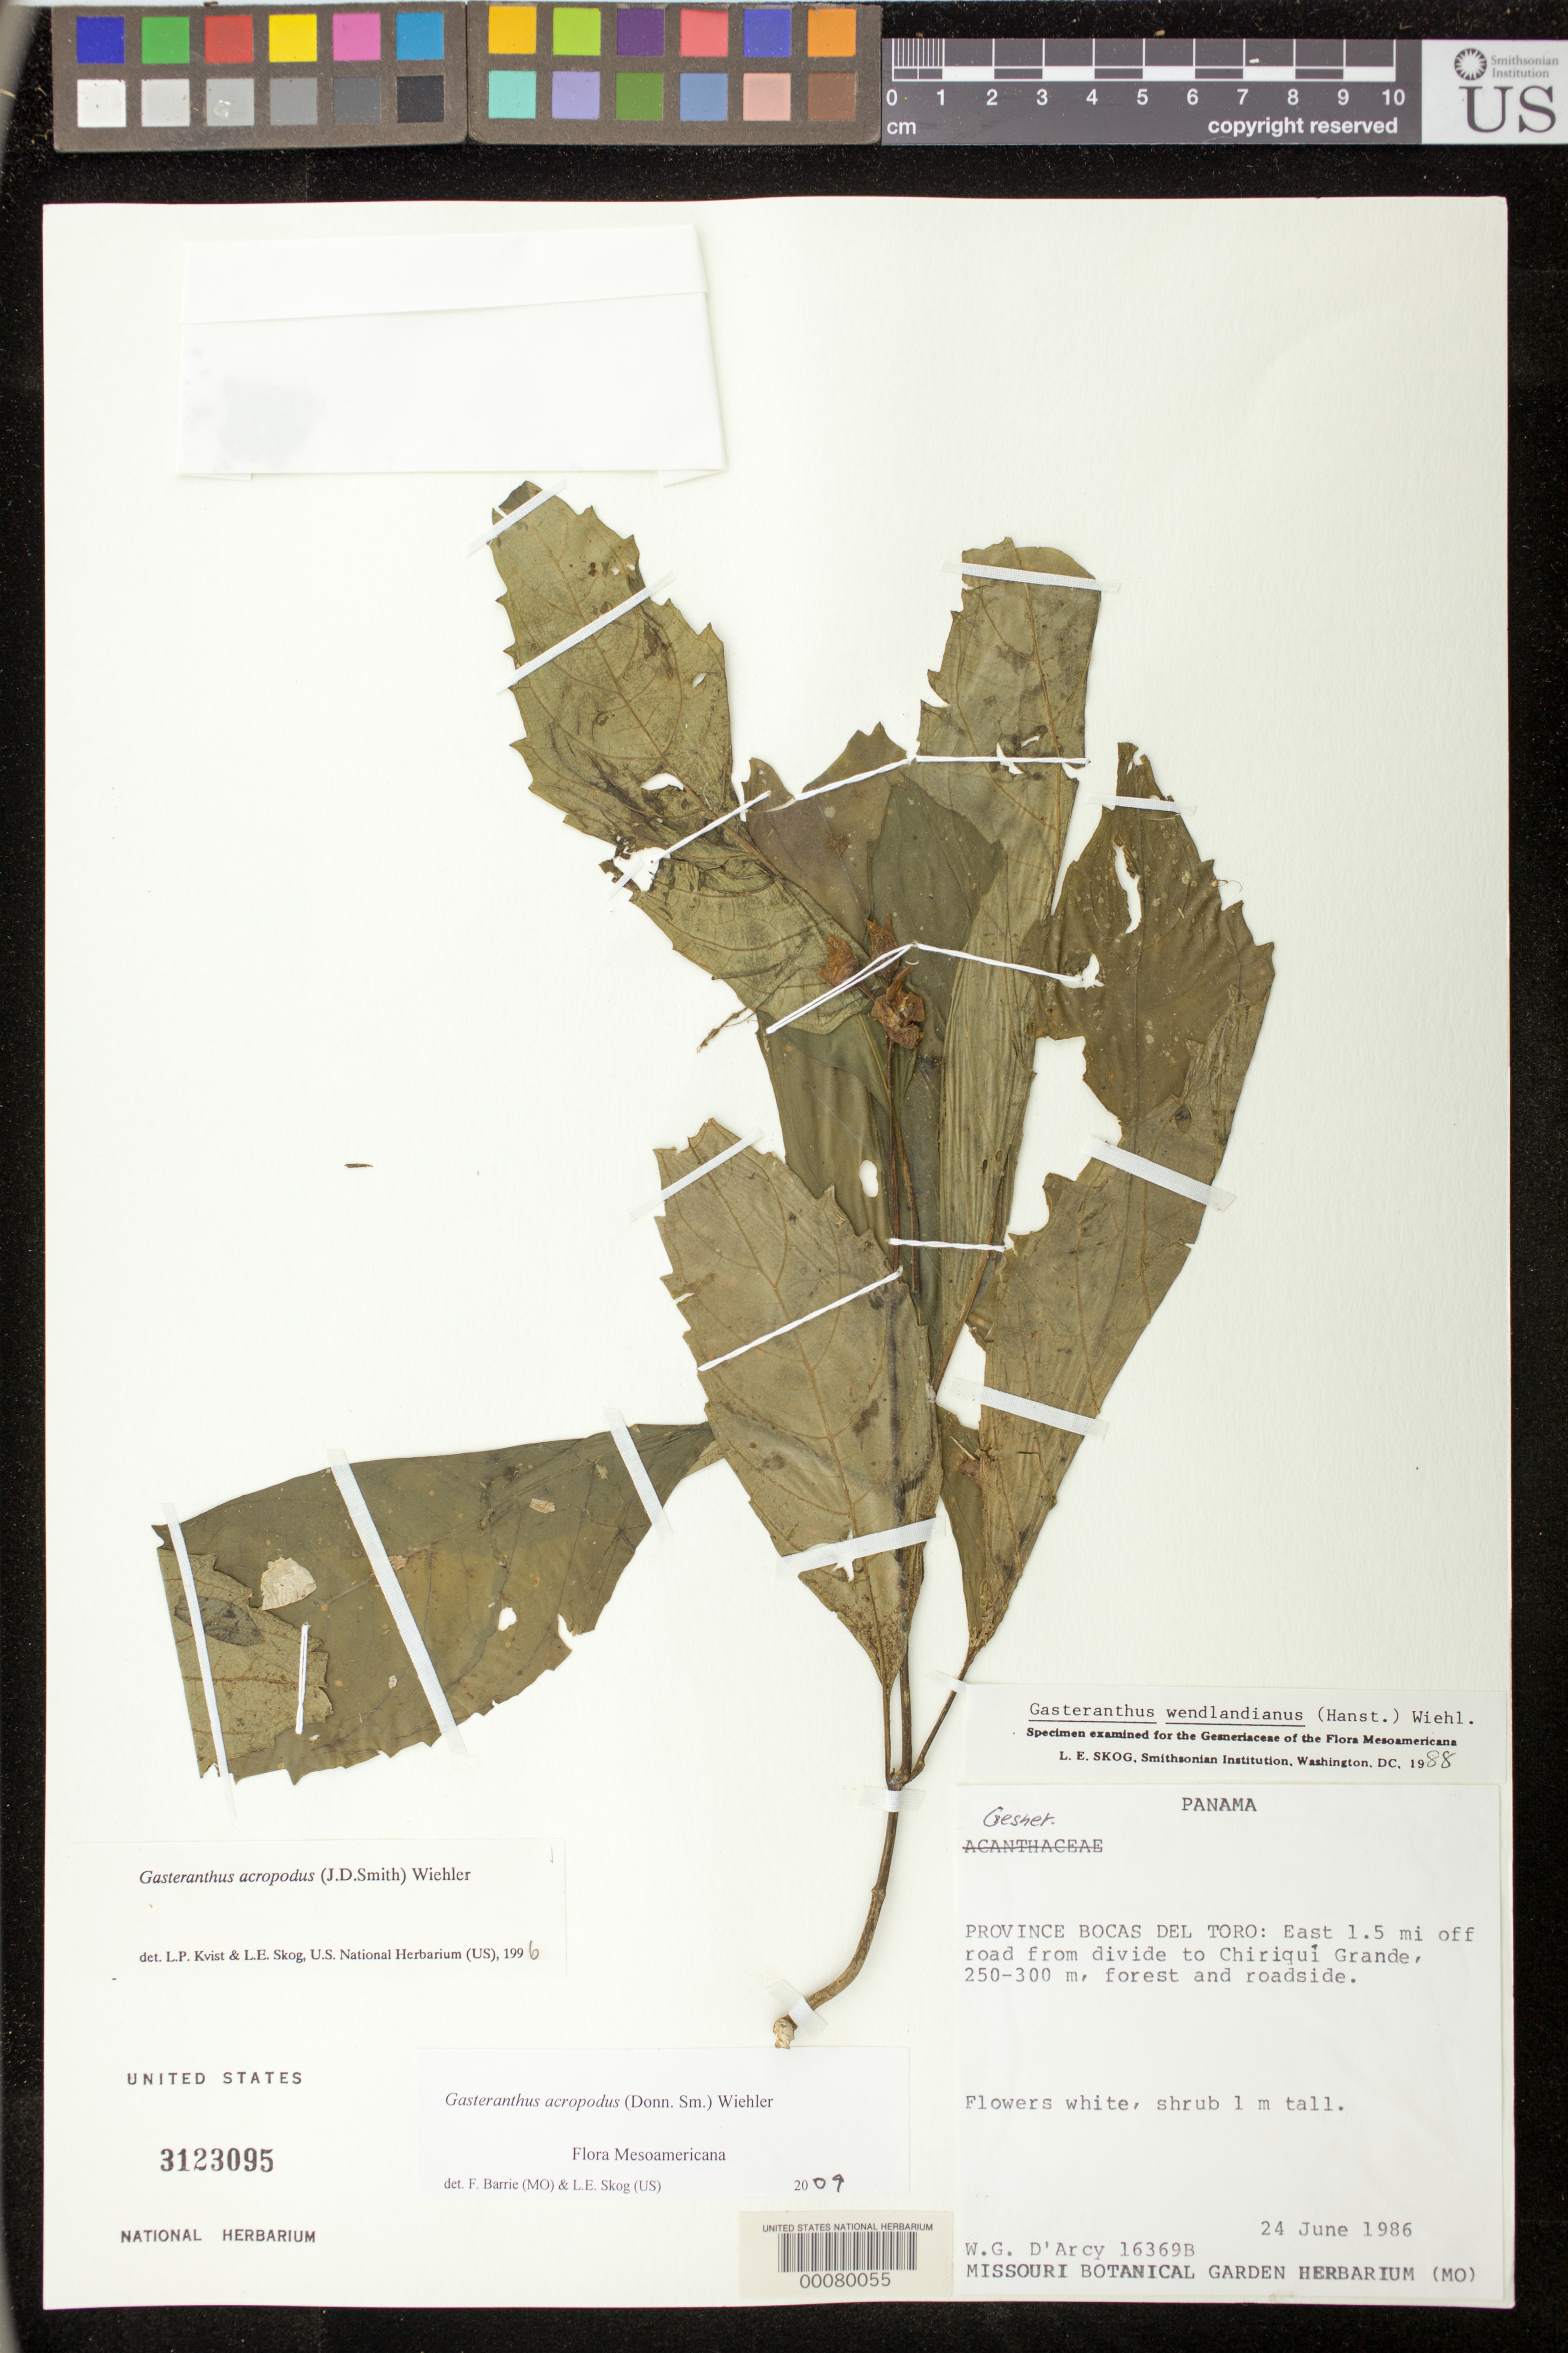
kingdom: Plantae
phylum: Tracheophyta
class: Magnoliopsida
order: Lamiales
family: Gesneriaceae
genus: Gasteranthus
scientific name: Gasteranthus acropodus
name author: (Donn. Sm.) Wiehler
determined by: Skog, Laurence E.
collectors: W. G. D'Arcy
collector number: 16369 B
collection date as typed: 24 Jun 1986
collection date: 1986-06-24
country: Panama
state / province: Bocas del Toro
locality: East 1.5 mi off road from divide to Chiriquí Grande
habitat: Forest and roadside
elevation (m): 250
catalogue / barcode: US 3123095